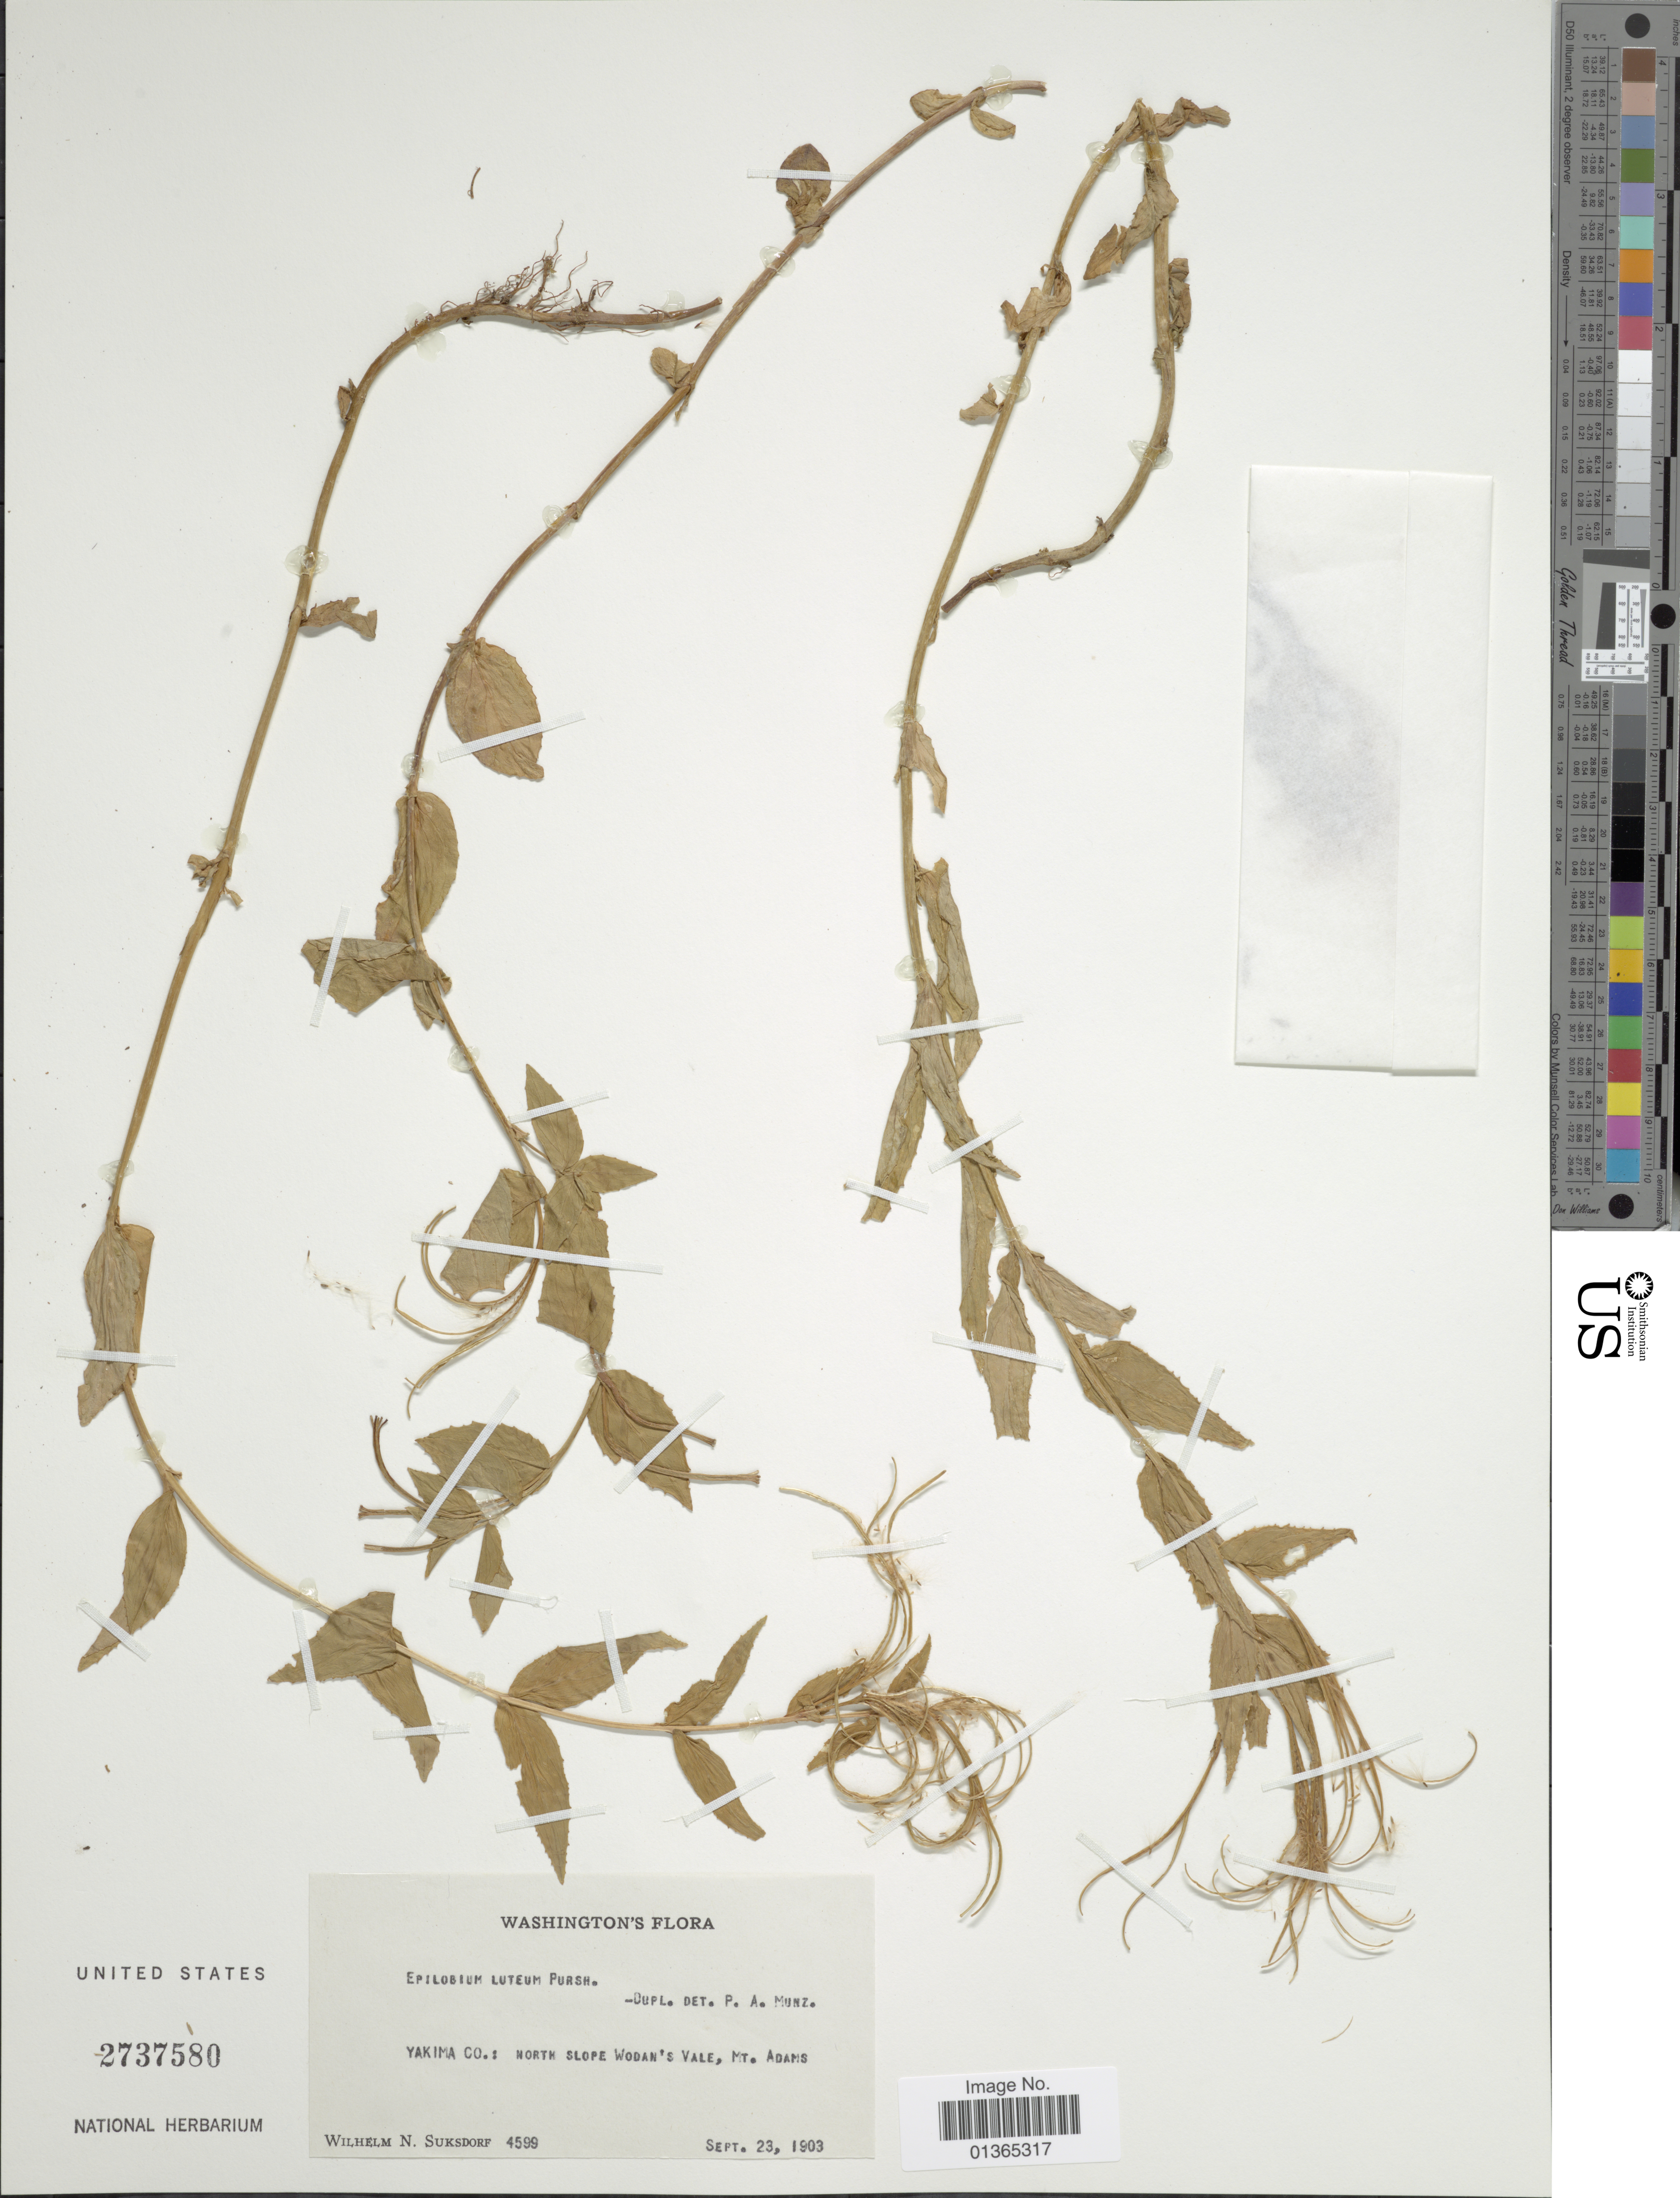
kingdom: Plantae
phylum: Tracheophyta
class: Magnoliopsida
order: Myrtales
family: Onagraceae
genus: Epilobium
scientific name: Epilobium luteum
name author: Pursh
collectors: W. N. Suksdorf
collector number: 4599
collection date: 1903-09-23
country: United States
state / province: Washington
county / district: Yakima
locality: Yakima Co.: North slope Wodan's Vale, Mt. Adams.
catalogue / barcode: US 2737580